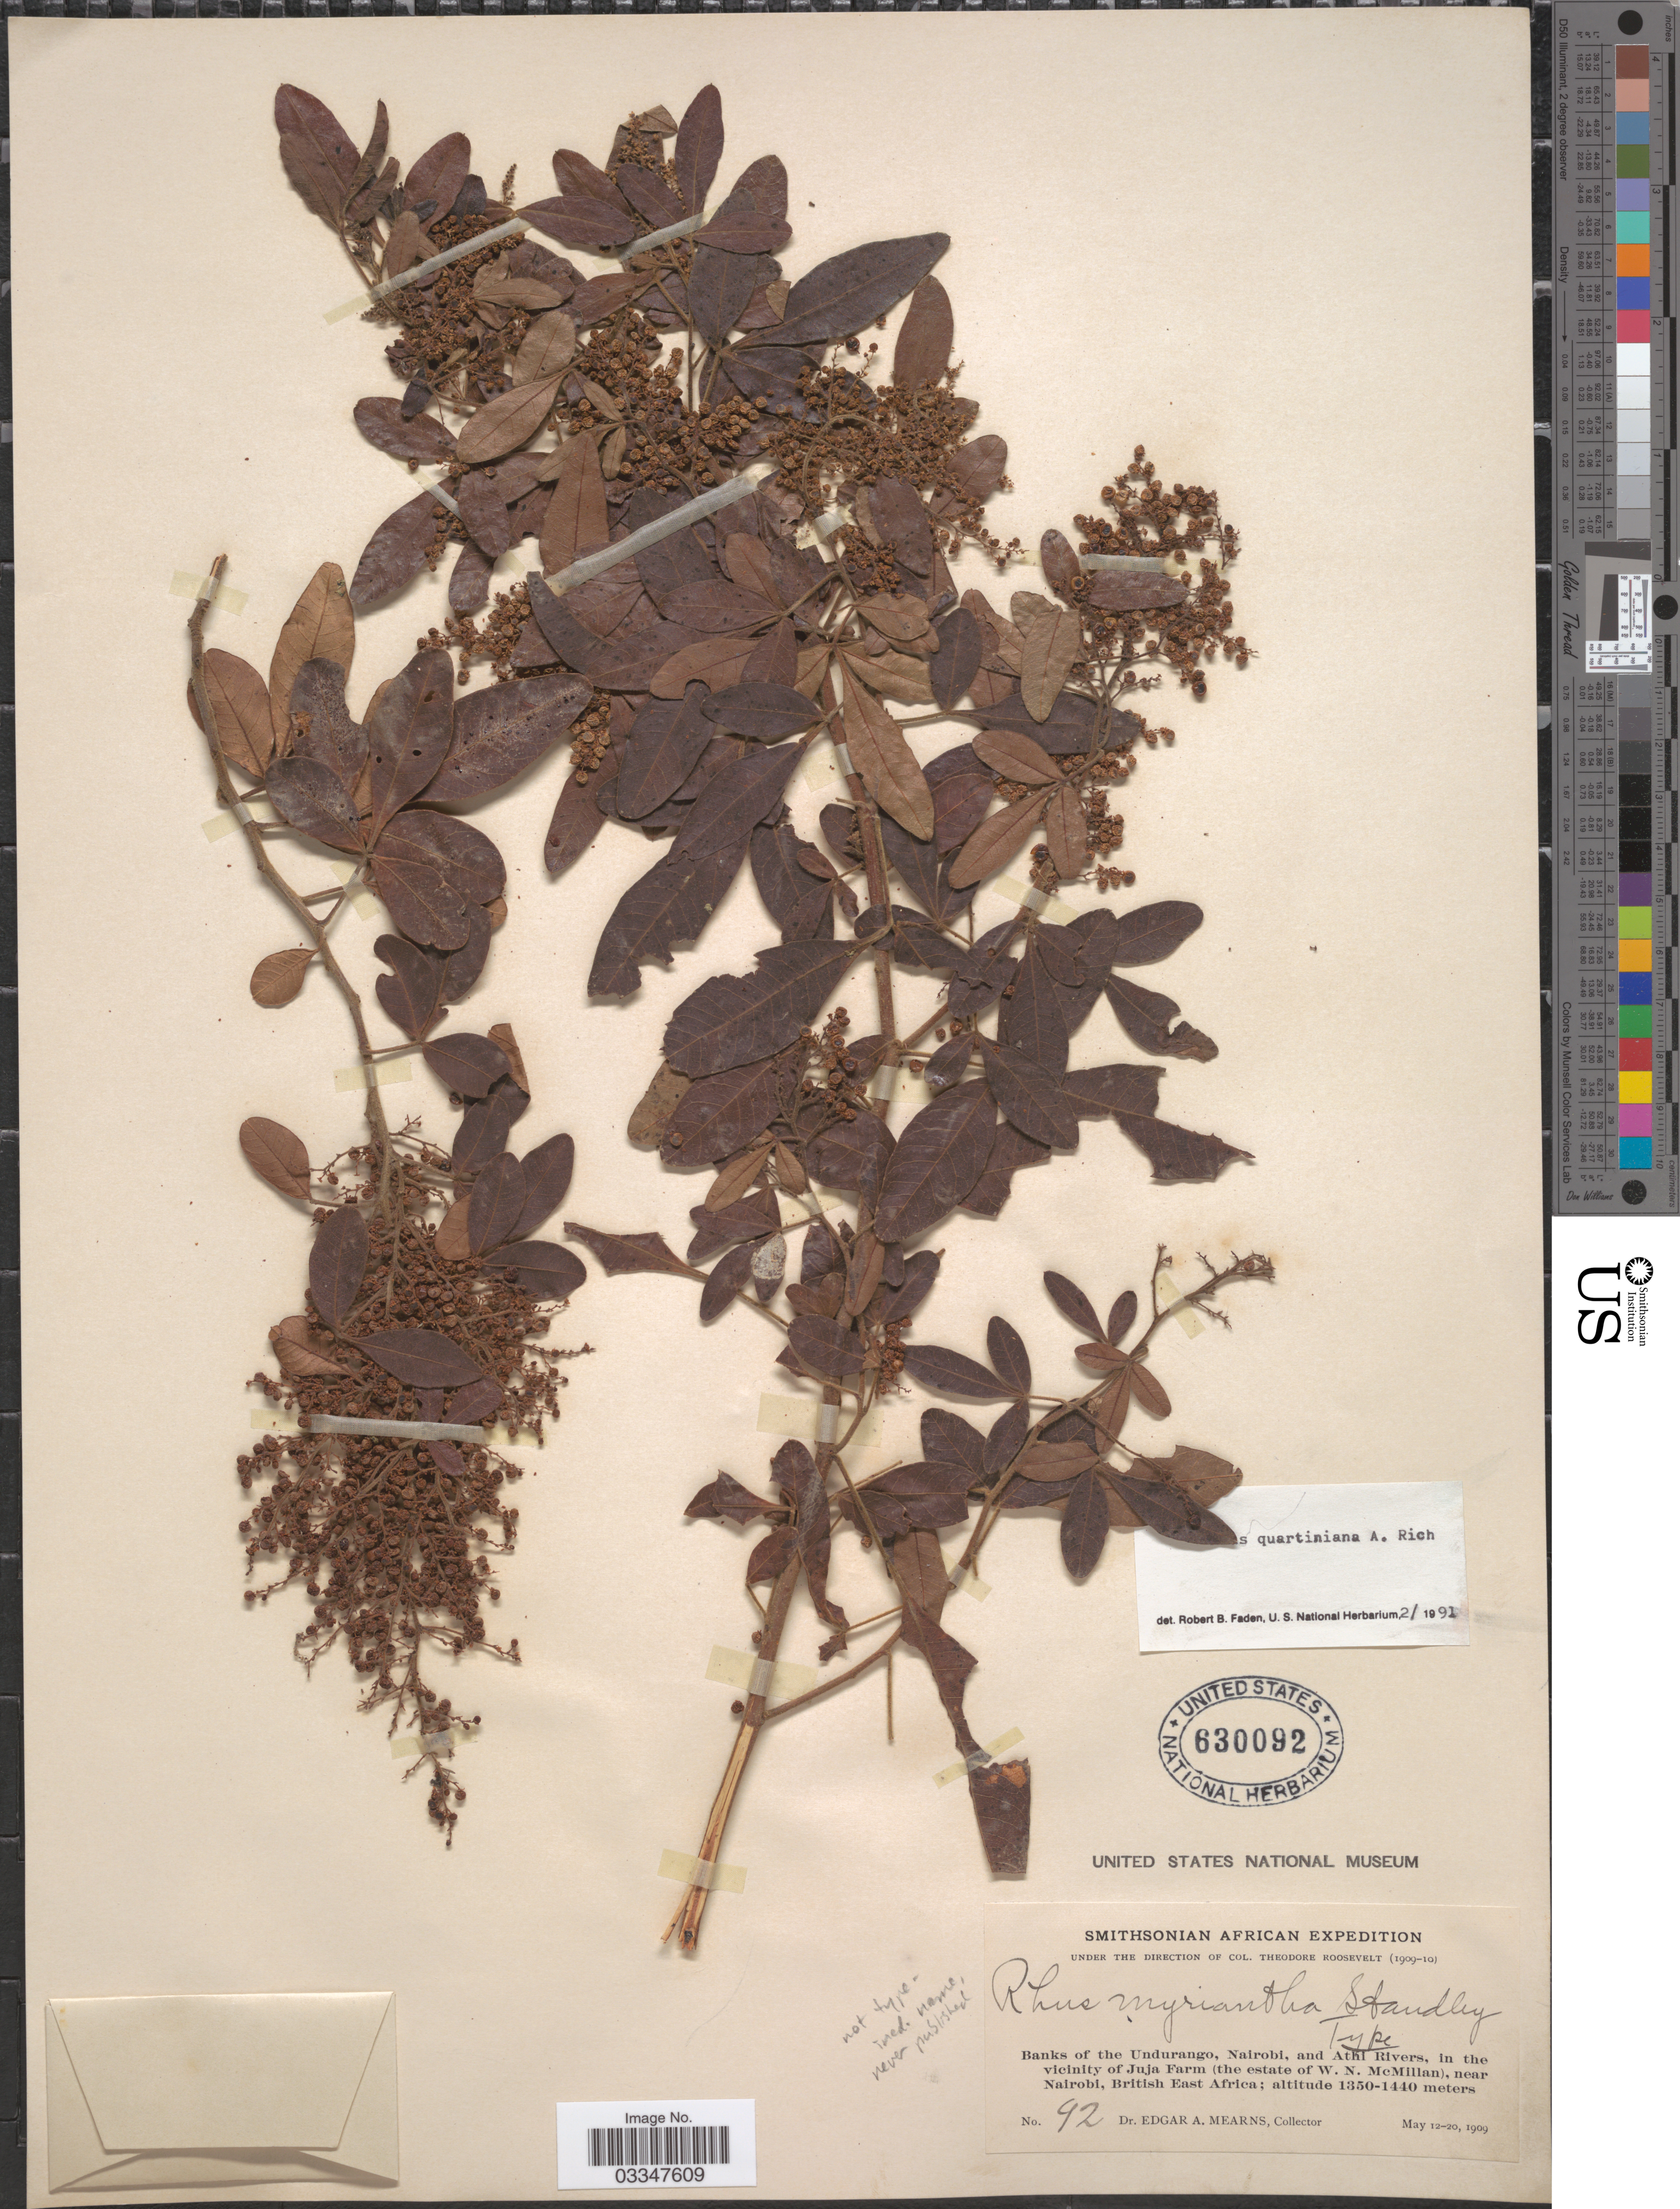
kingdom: Plantae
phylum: Tracheophyta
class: Magnoliopsida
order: Sapindales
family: Anacardiaceae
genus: Rhus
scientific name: Rhus quartiniana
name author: A. Rich.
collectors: E. A. Mearns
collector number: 92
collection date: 1909-05-12/1909-05-20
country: Kenya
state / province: Nairobi Area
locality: Banks of the Unurango, Nairobi, and Athi Rivers, in the vicinity of Juja Farm (the estate of W.N. McMillan), near Nairobi, British East Africa.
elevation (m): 1350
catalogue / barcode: US 630092